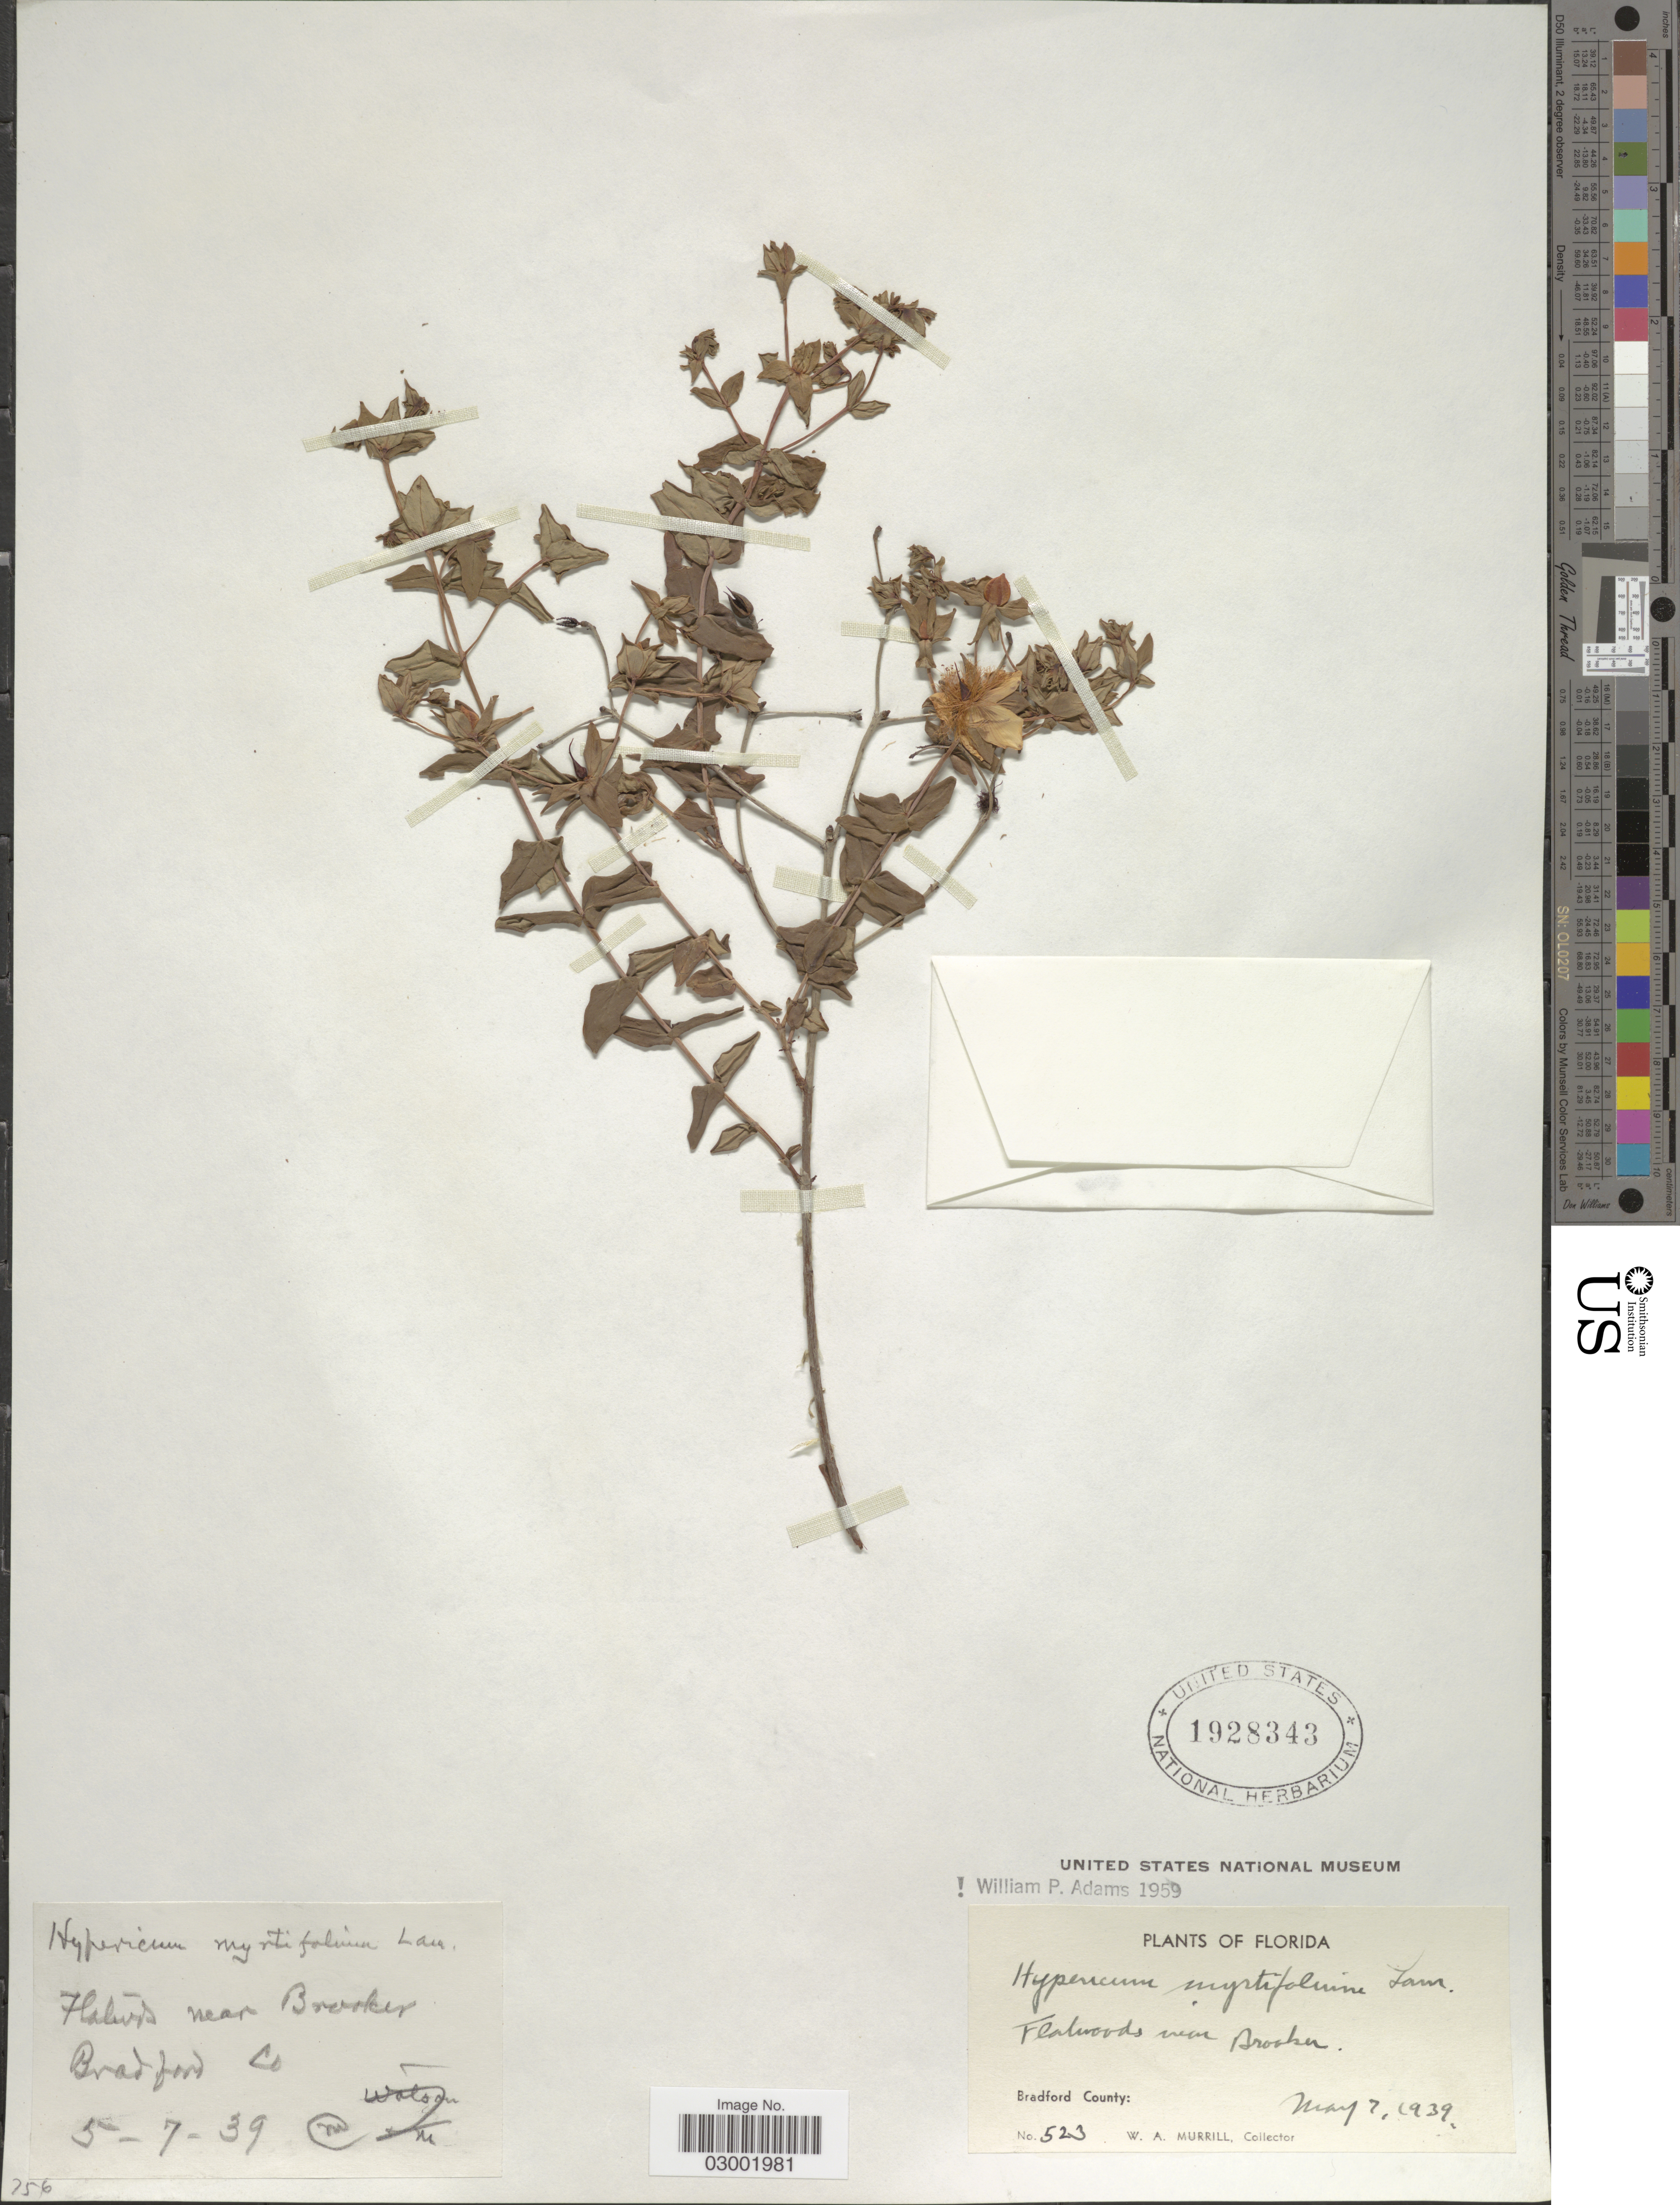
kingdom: Plantae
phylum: Tracheophyta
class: Magnoliopsida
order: Malpighiales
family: Hypericaceae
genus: Hypericum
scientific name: Hypericum myrtifolium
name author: Lam.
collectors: W. A. Murrill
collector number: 523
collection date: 1939-05-07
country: United States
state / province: Florida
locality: Flatwoods near Brooker, Bradford County.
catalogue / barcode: US 1928343